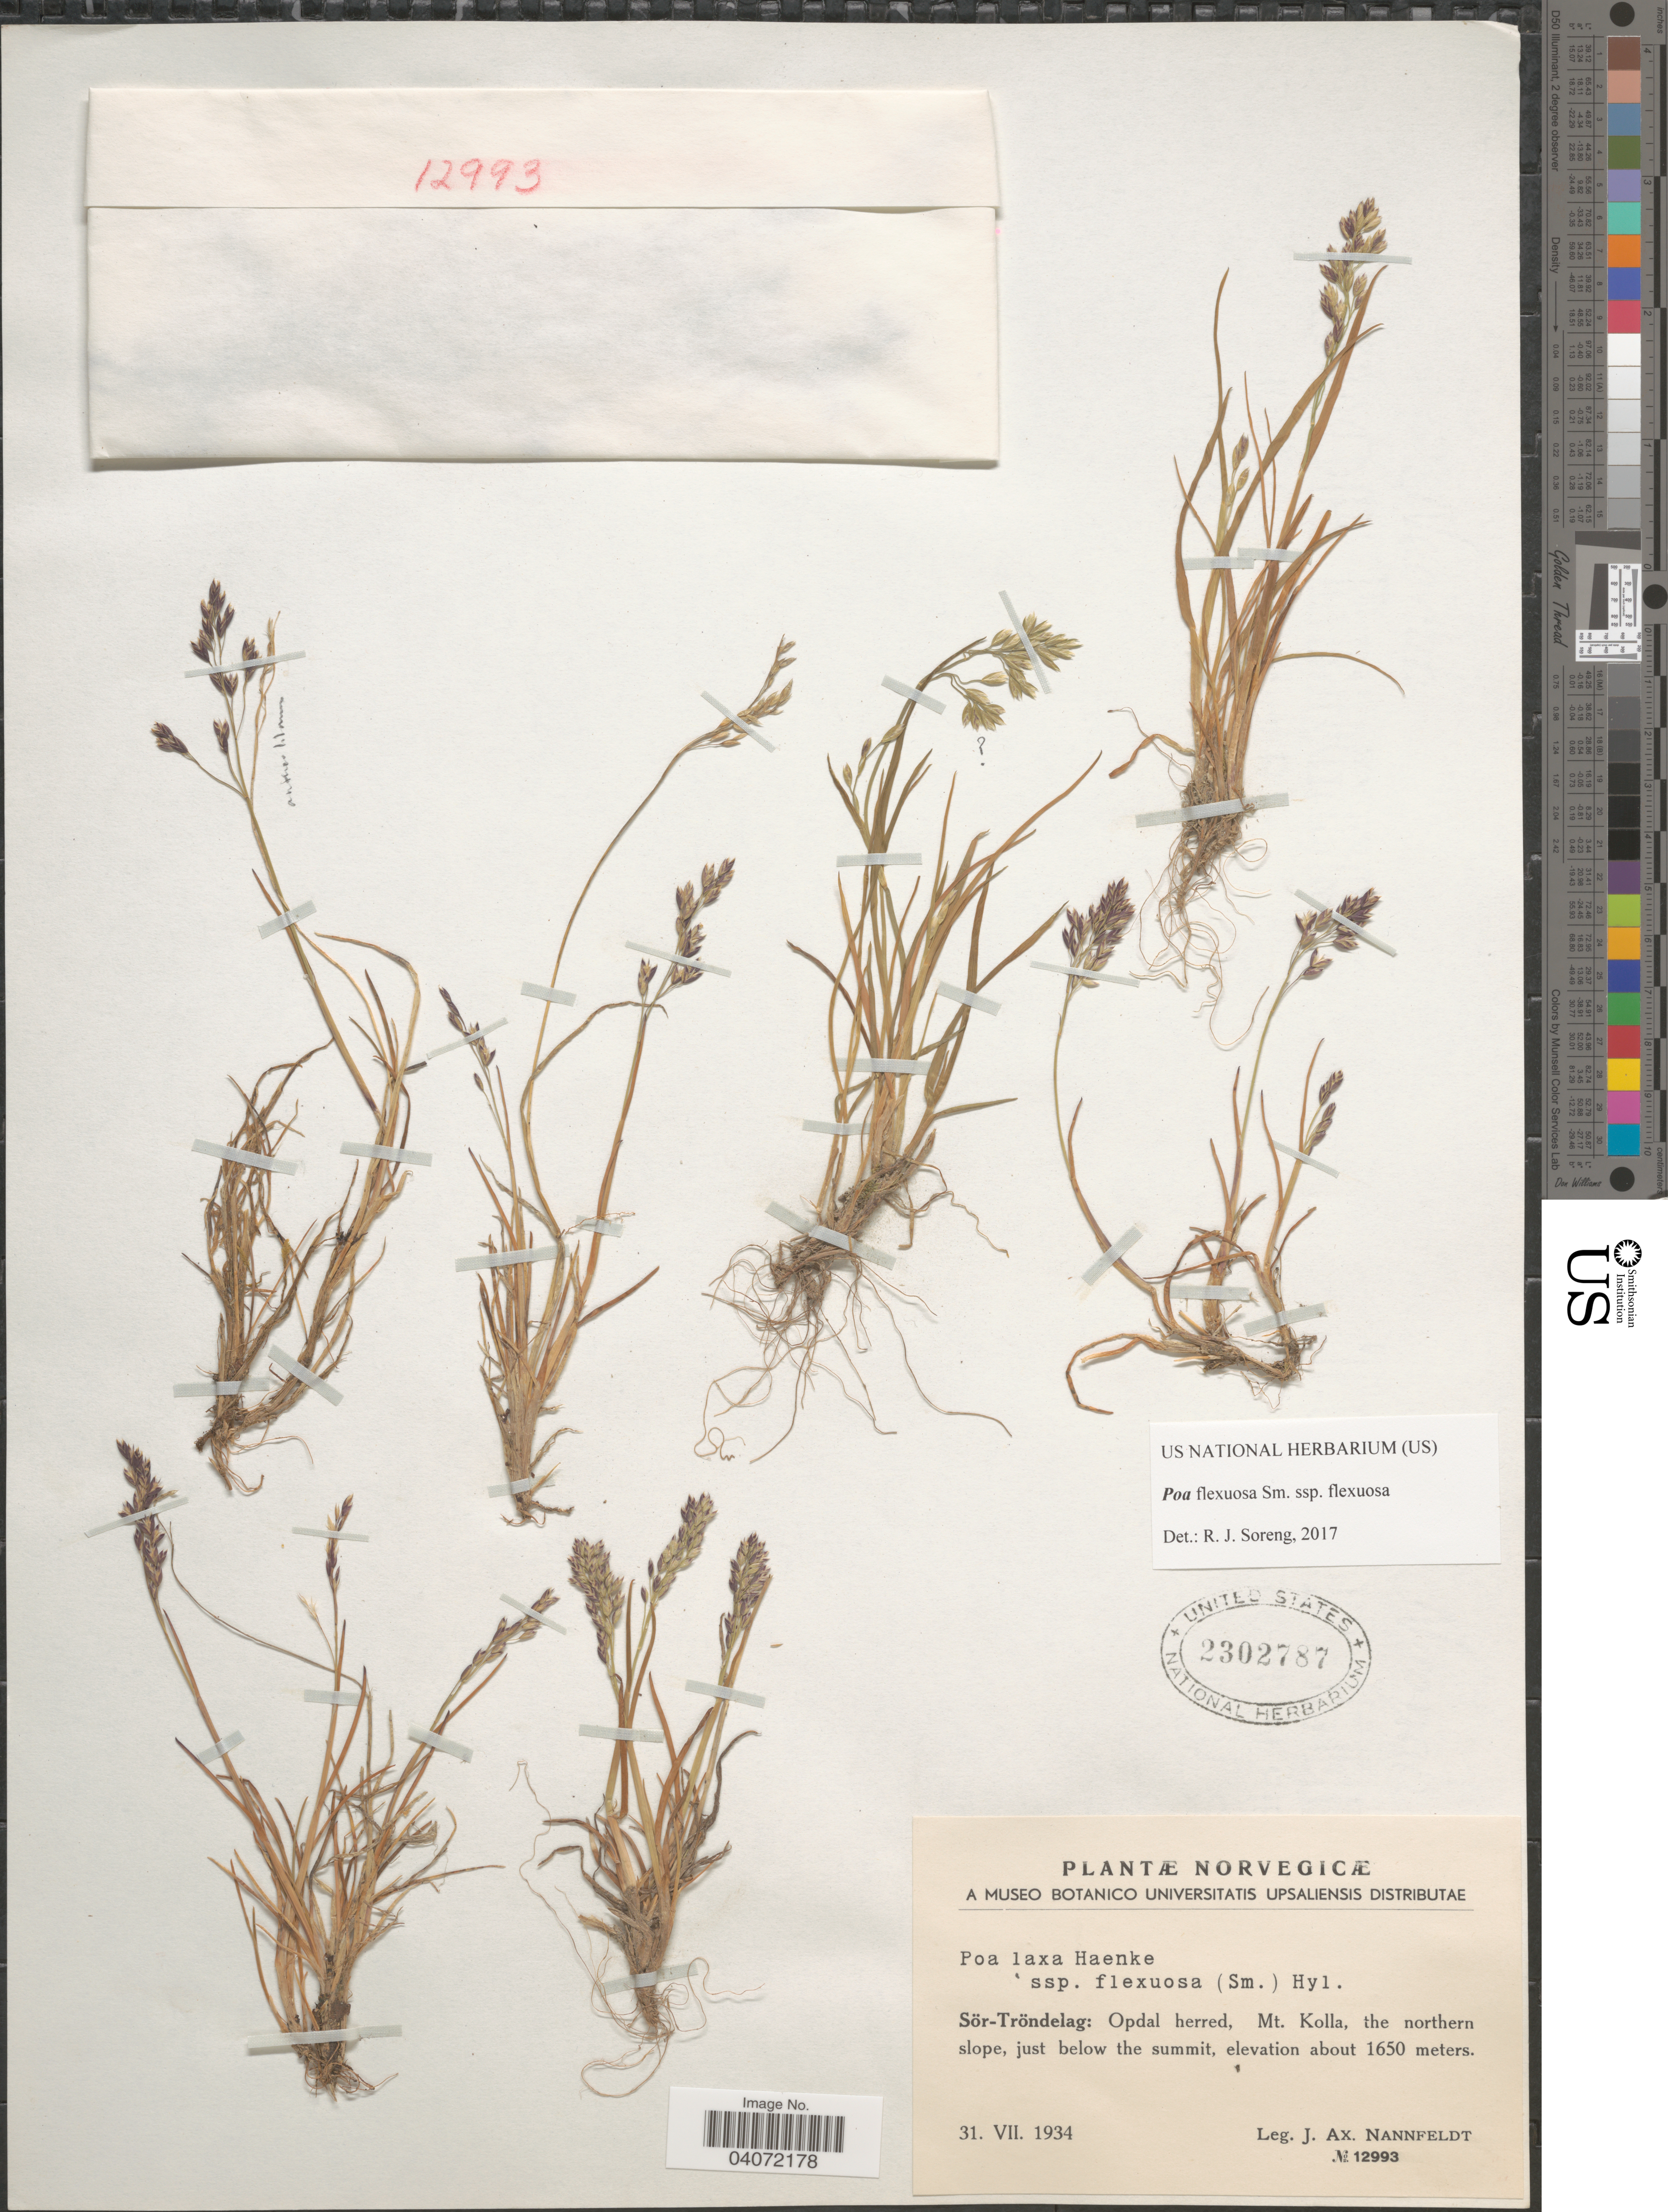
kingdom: Plantae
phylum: Tracheophyta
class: Liliopsida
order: Poales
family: Poaceae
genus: Poa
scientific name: Poa flexuosa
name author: Muhl.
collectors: J. Nannfeldt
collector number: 12993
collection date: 1934-07-31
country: Norway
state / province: Trøndelag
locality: Norvegicæ. Opdal herred, Mt. Kolla, the northern slope, just below the summit.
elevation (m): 1650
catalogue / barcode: US 2302787